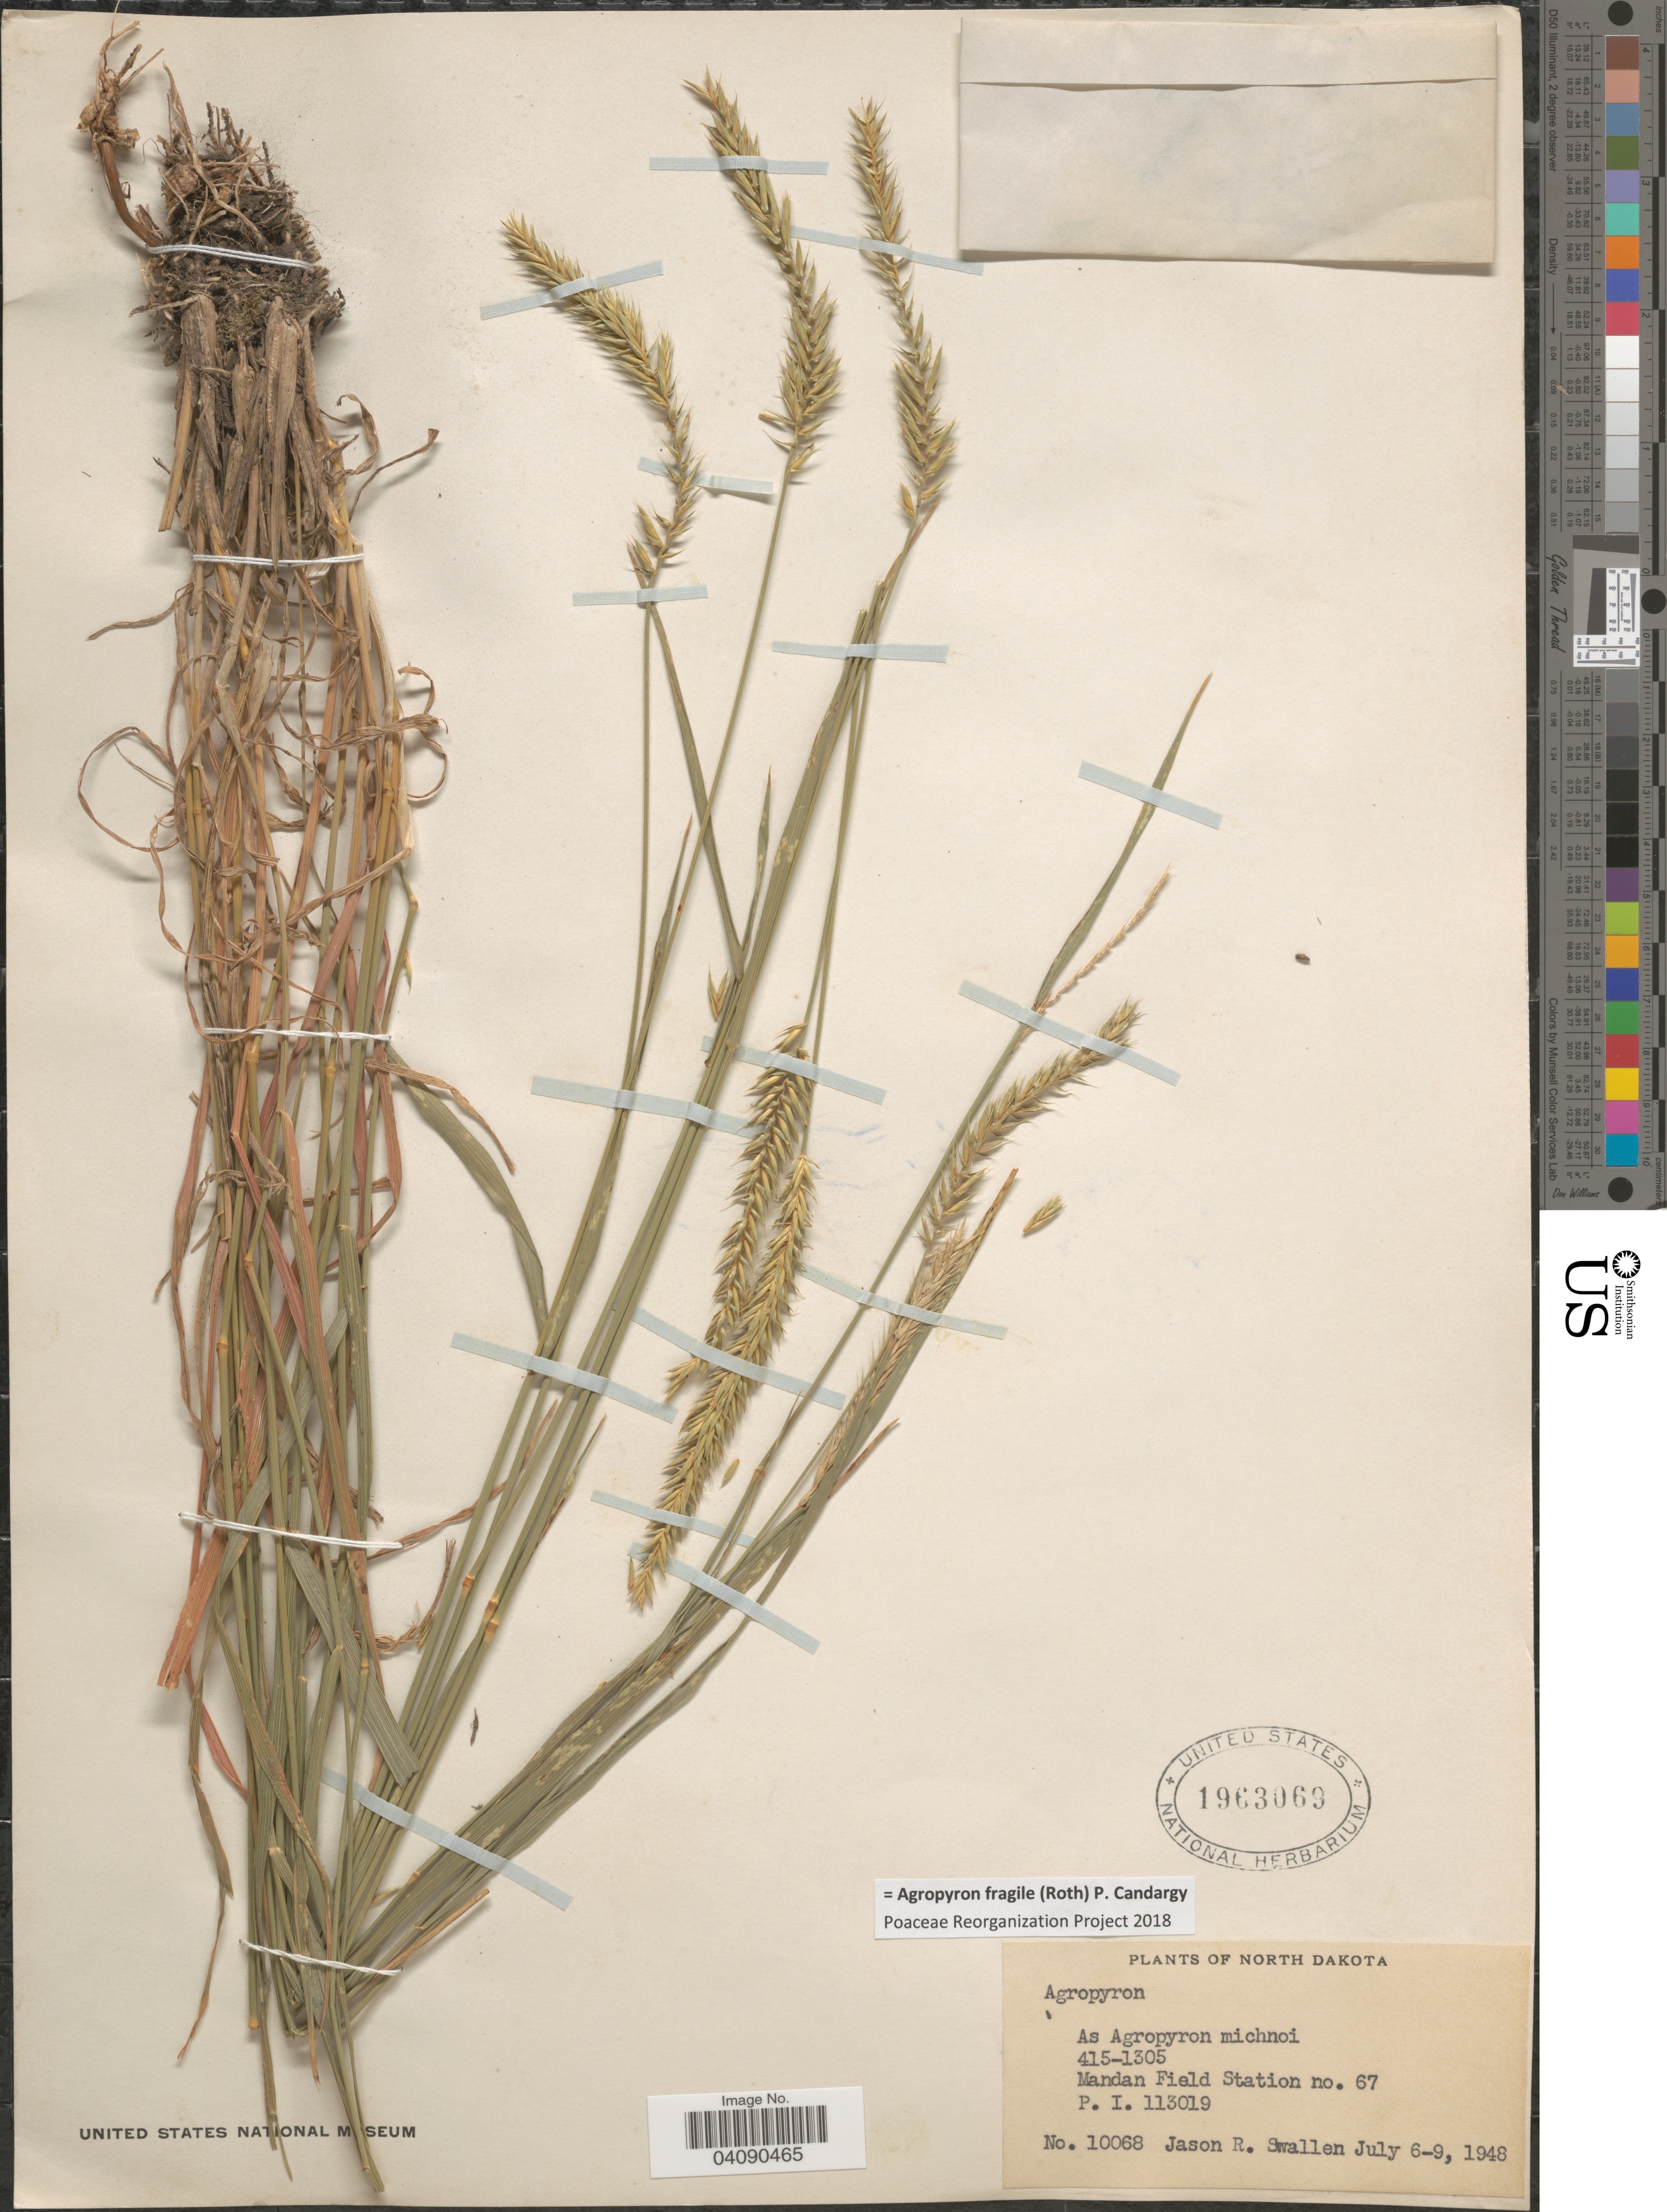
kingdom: Plantae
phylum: Tracheophyta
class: Liliopsida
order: Poales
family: Poaceae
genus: Agropyron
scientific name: Agropyron fragile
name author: (Roth) Candargy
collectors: J. R. Swallen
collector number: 10068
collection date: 1948-07-06/1948-07-09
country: United States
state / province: North Dakota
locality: Mandan Field Station no. 67.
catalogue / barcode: US 1963069